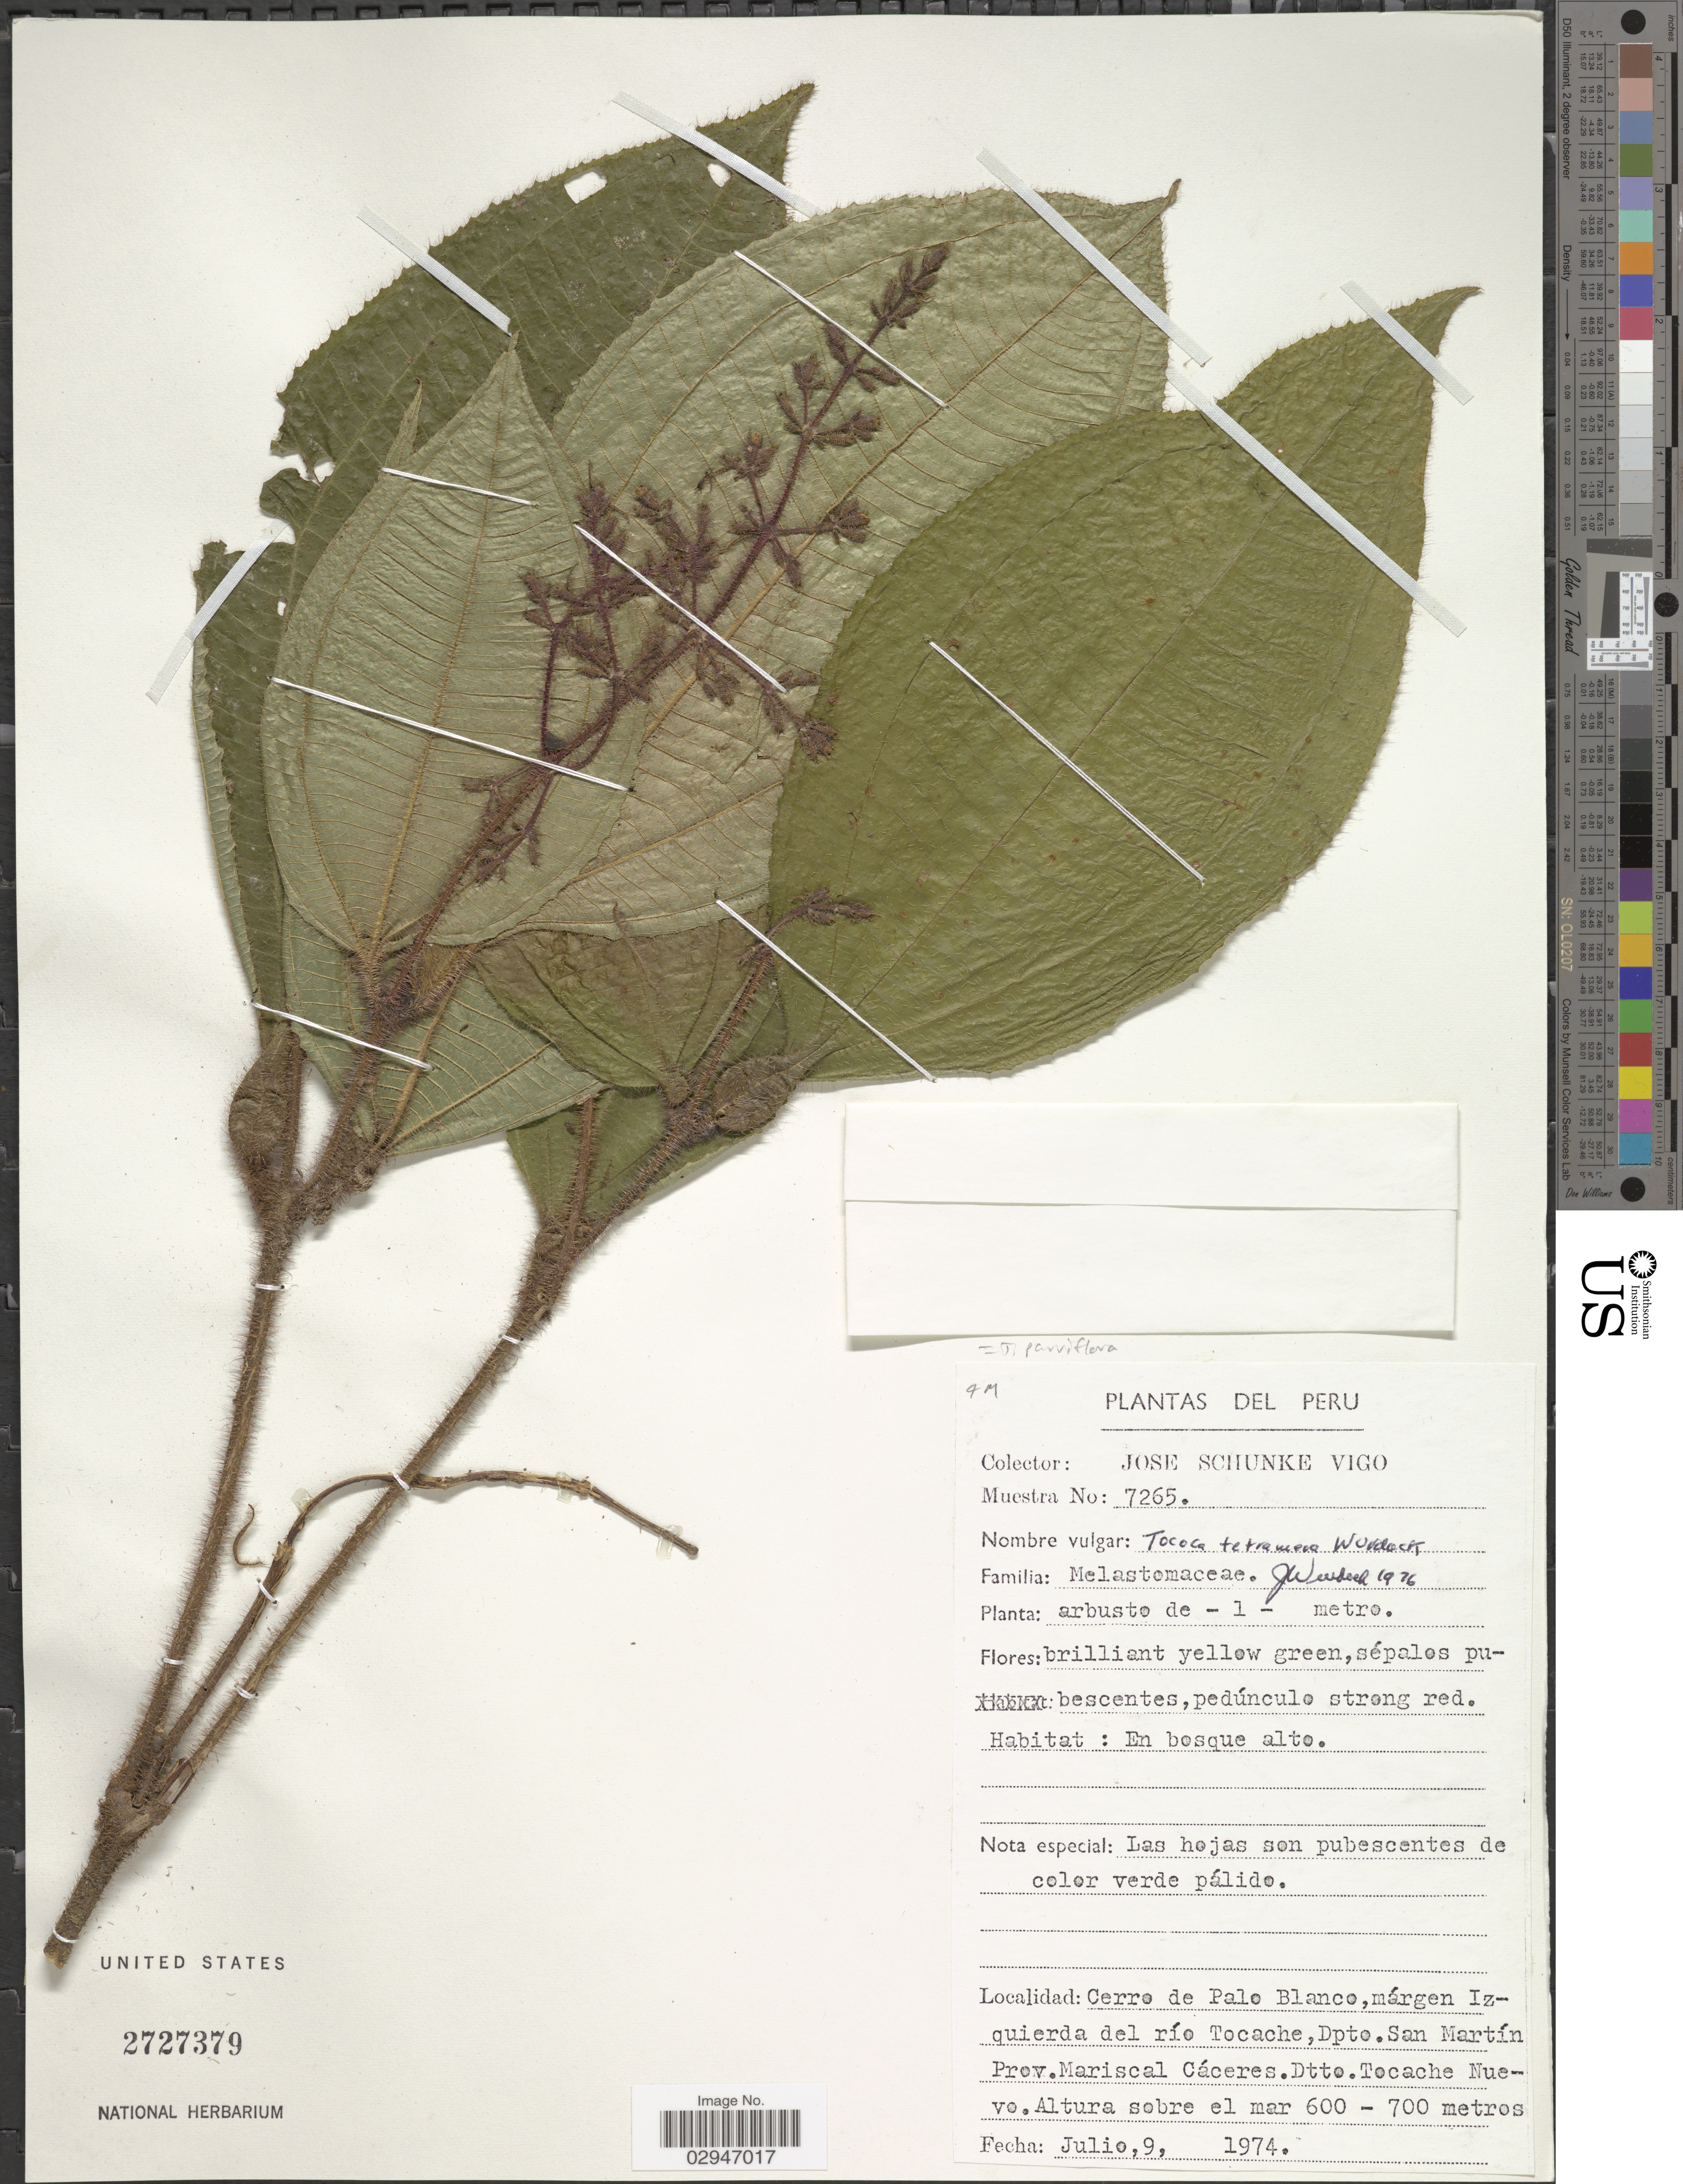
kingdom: Plantae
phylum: Tracheophyta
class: Magnoliopsida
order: Myrtales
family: Melastomataceae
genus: Tococa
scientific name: Tococa parviflora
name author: Spruce ex Triana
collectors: J. Schunke Vigo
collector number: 7265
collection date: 1974-07-09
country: Peru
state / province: San Martín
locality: Cerro de Palo Blanco, márgen Izquierda del río Tocache, Dpto. San Martín Prov. Mariscal Cáceres. Dtto. Tocache Nuevo.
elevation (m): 600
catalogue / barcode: US 2727379